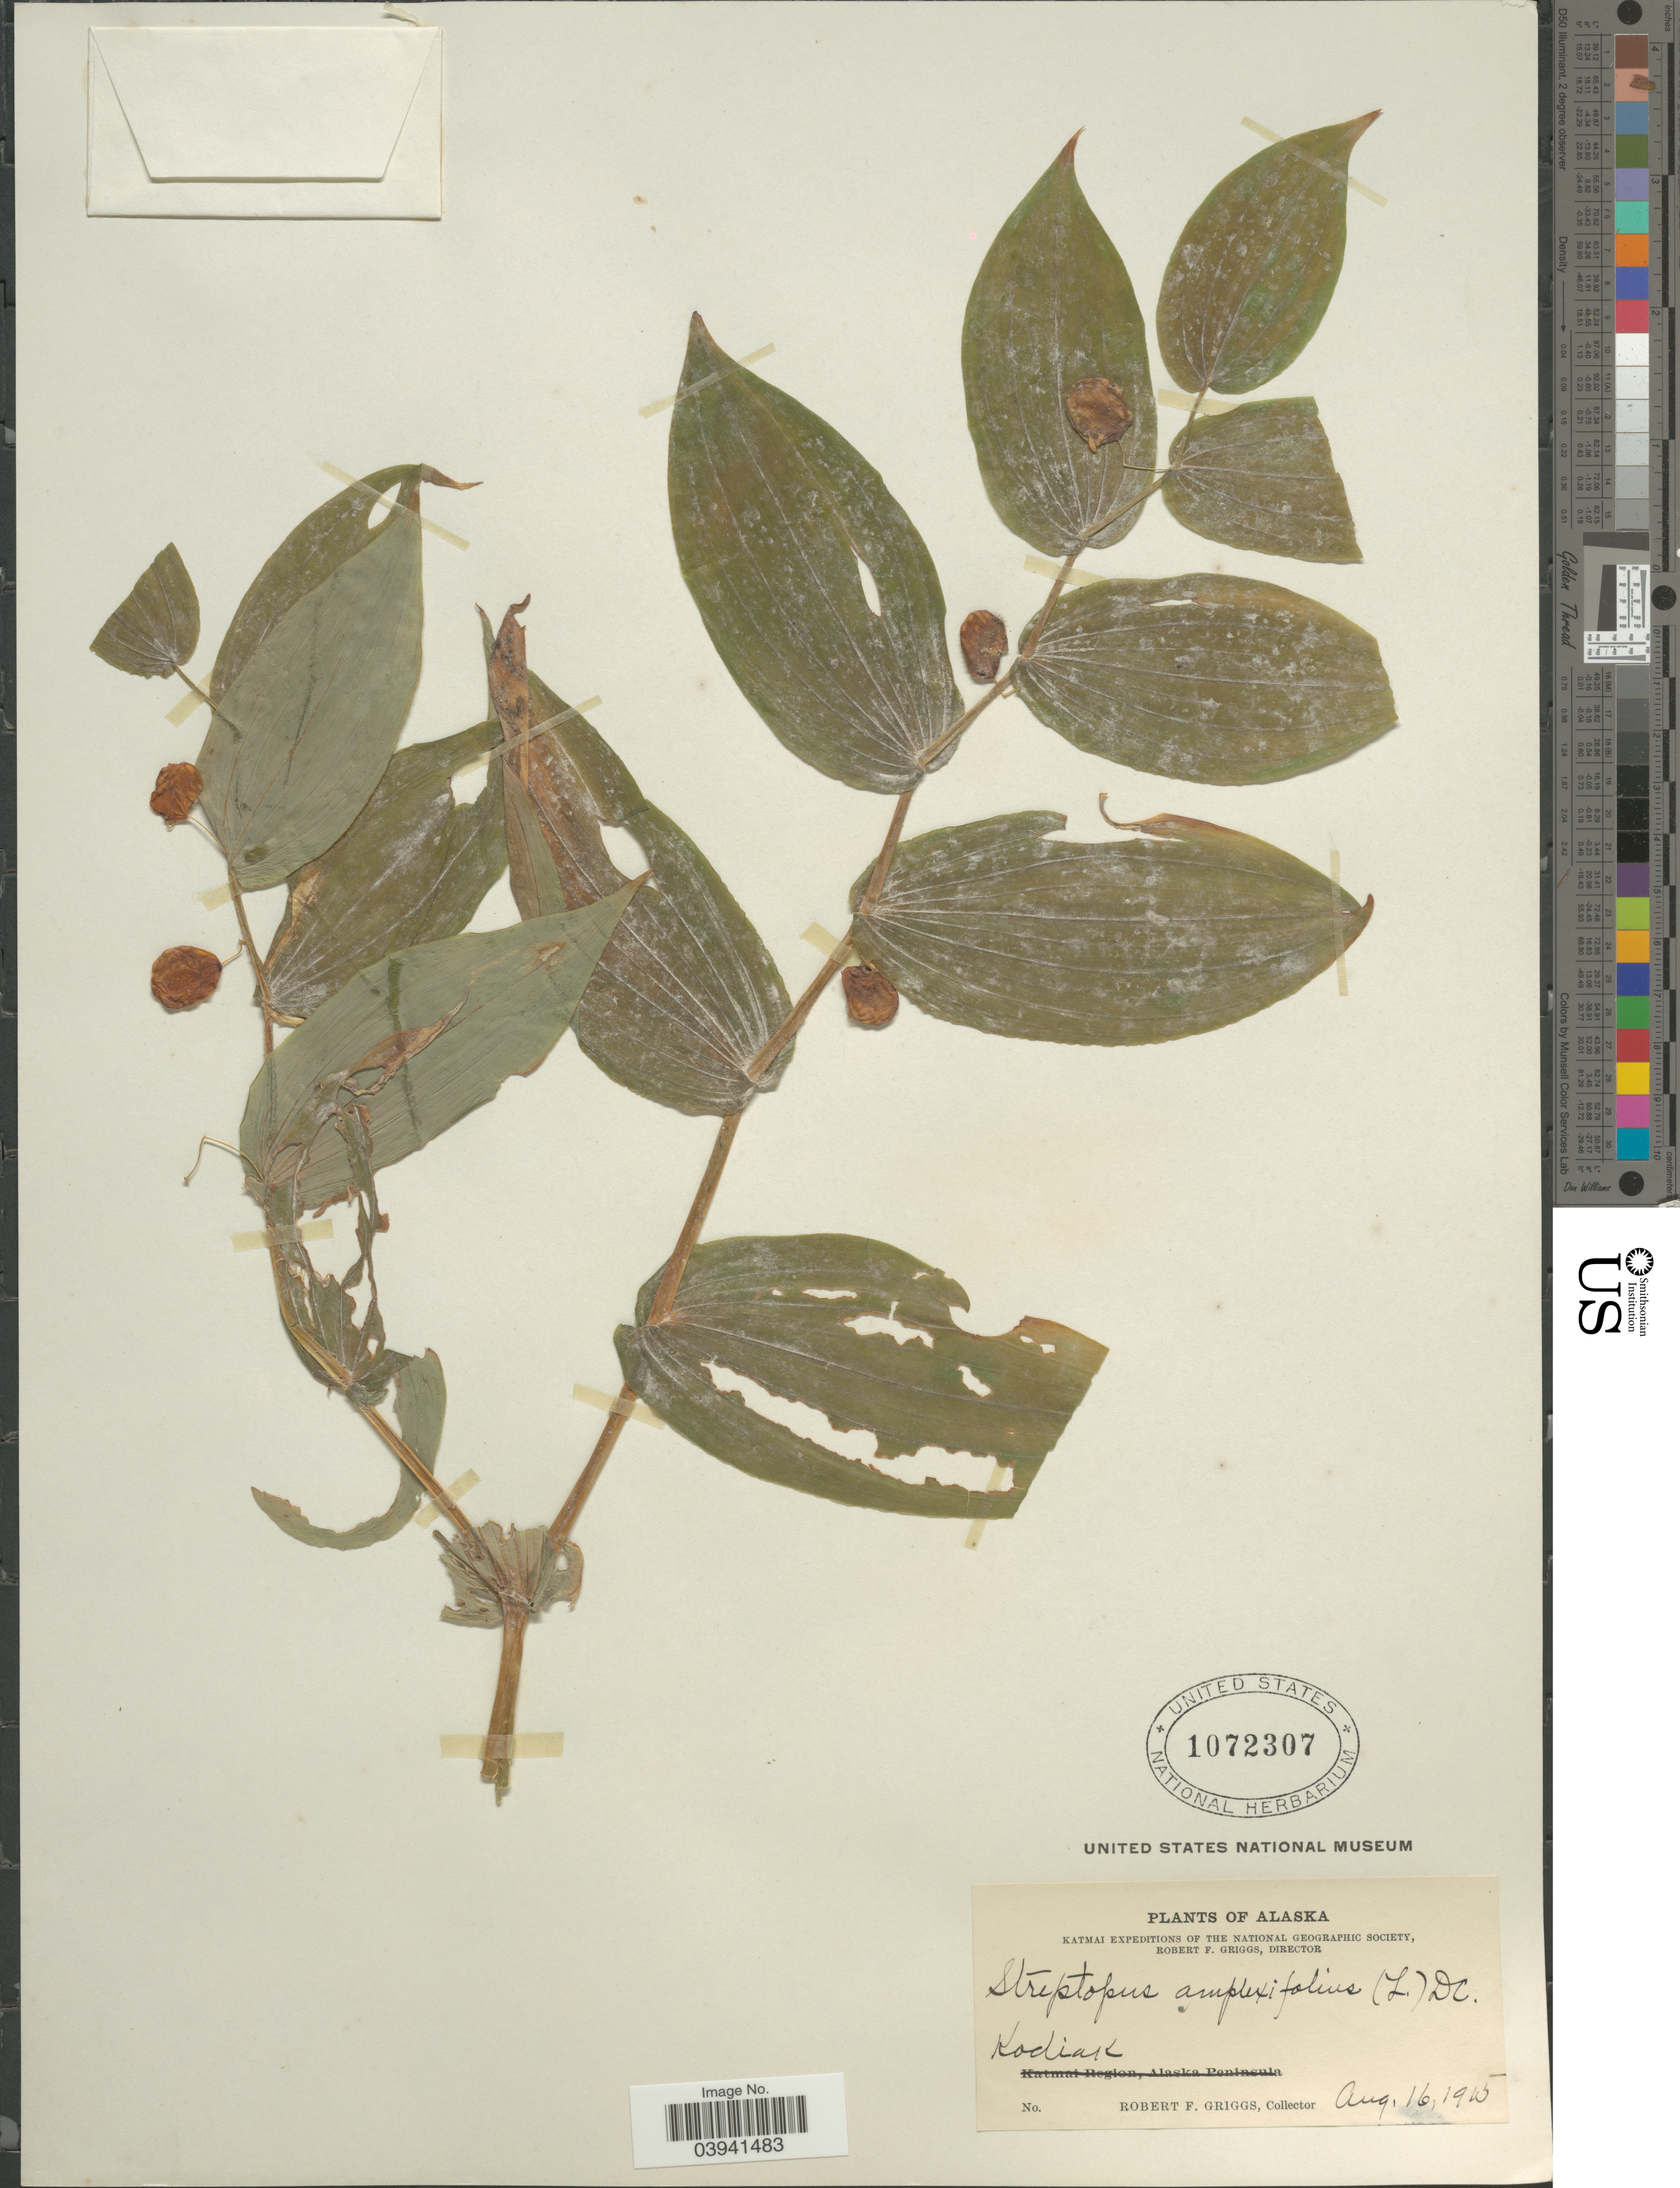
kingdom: Plantae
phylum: Tracheophyta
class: Liliopsida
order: Liliales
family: Liliaceae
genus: Streptopus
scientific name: Streptopus amplexifolius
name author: (L.) DC.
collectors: R. F. Griggs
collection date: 1915-08-16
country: United States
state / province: Alaska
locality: Kodiak.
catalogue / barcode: US 1072307